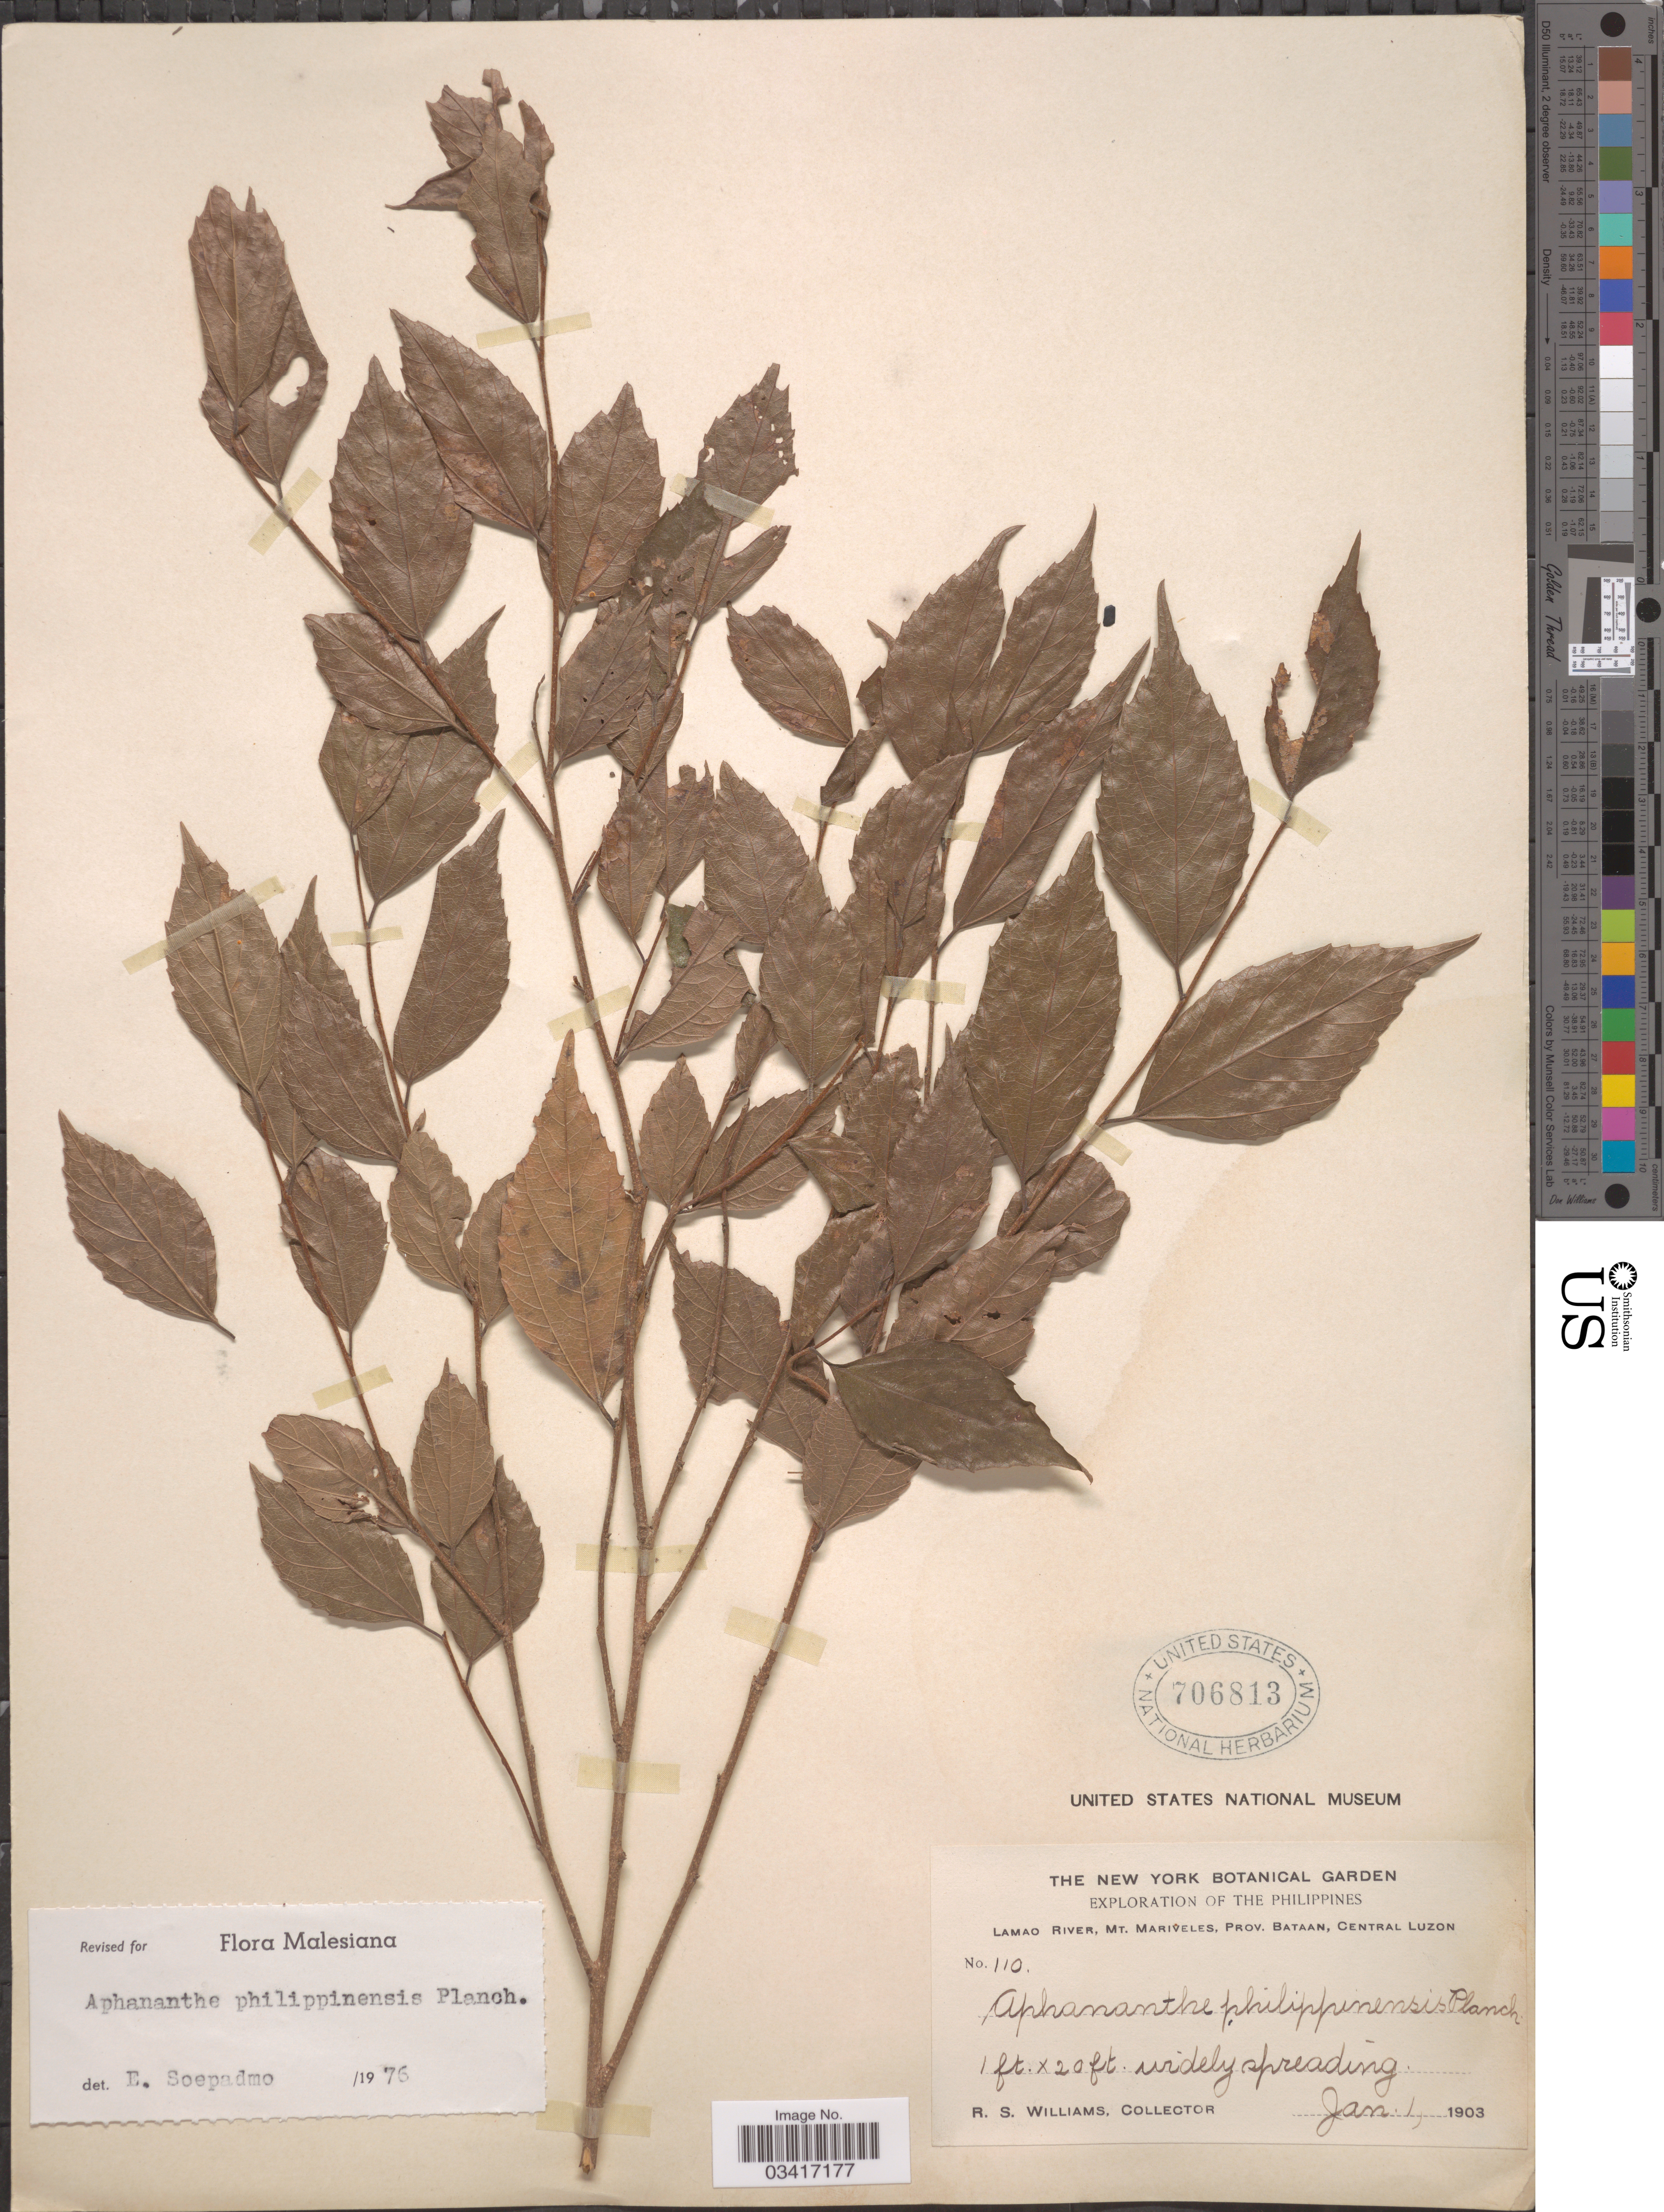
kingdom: Plantae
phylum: Tracheophyta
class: Magnoliopsida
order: Rosales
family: Cannabaceae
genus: Aphananthe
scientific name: Aphananthe philippinensis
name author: Planch.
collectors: R. S. Williams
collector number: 110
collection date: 1903-01-01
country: Philippines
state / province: Central Luzon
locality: Lamao River, Mt. Mariveles, Prov. Bataan.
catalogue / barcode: US 706813